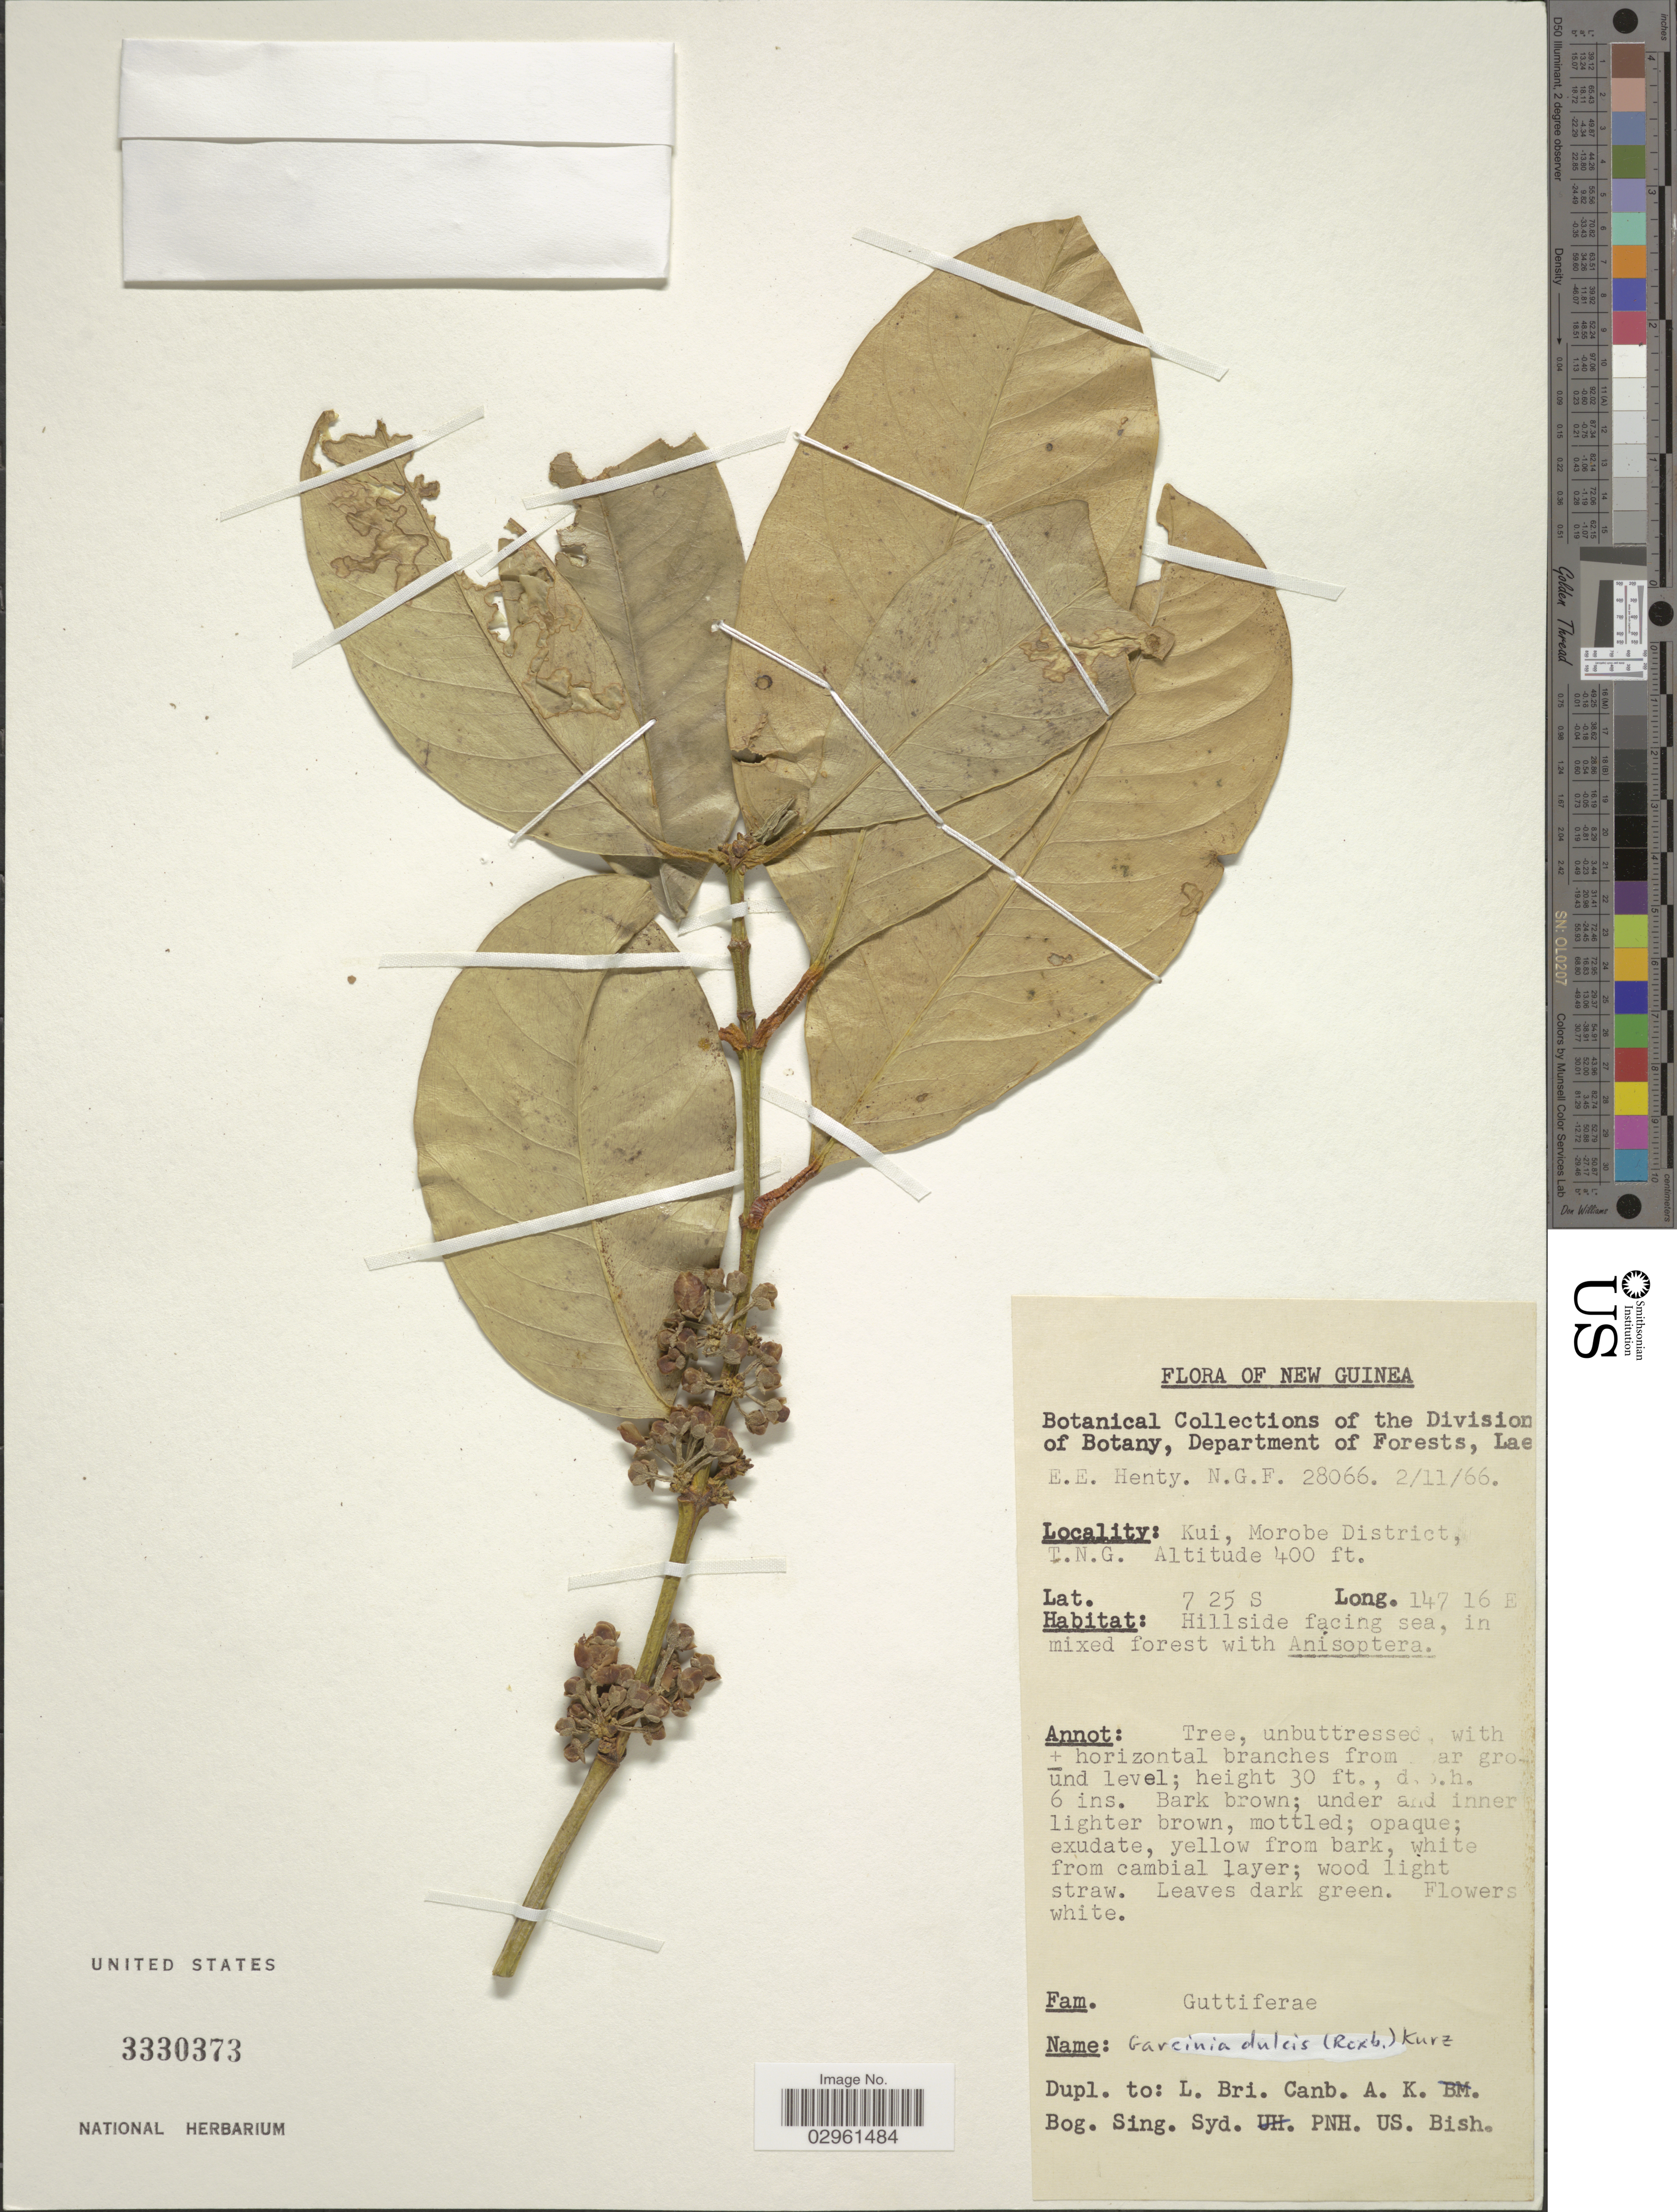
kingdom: Plantae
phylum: Tracheophyta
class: Magnoliopsida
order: Malpighiales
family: Clusiaceae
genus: Garcinia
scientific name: Garcinia dulcis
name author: (Roxb.) Kurz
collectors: E. Henty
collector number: N.G.F.28066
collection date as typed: Transcribed d/m/y: 2/11/66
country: Papua New Guinea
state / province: Morobe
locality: Kui, Morobe District, T.N.G. New Guinea.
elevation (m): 122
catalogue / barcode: US 3330373